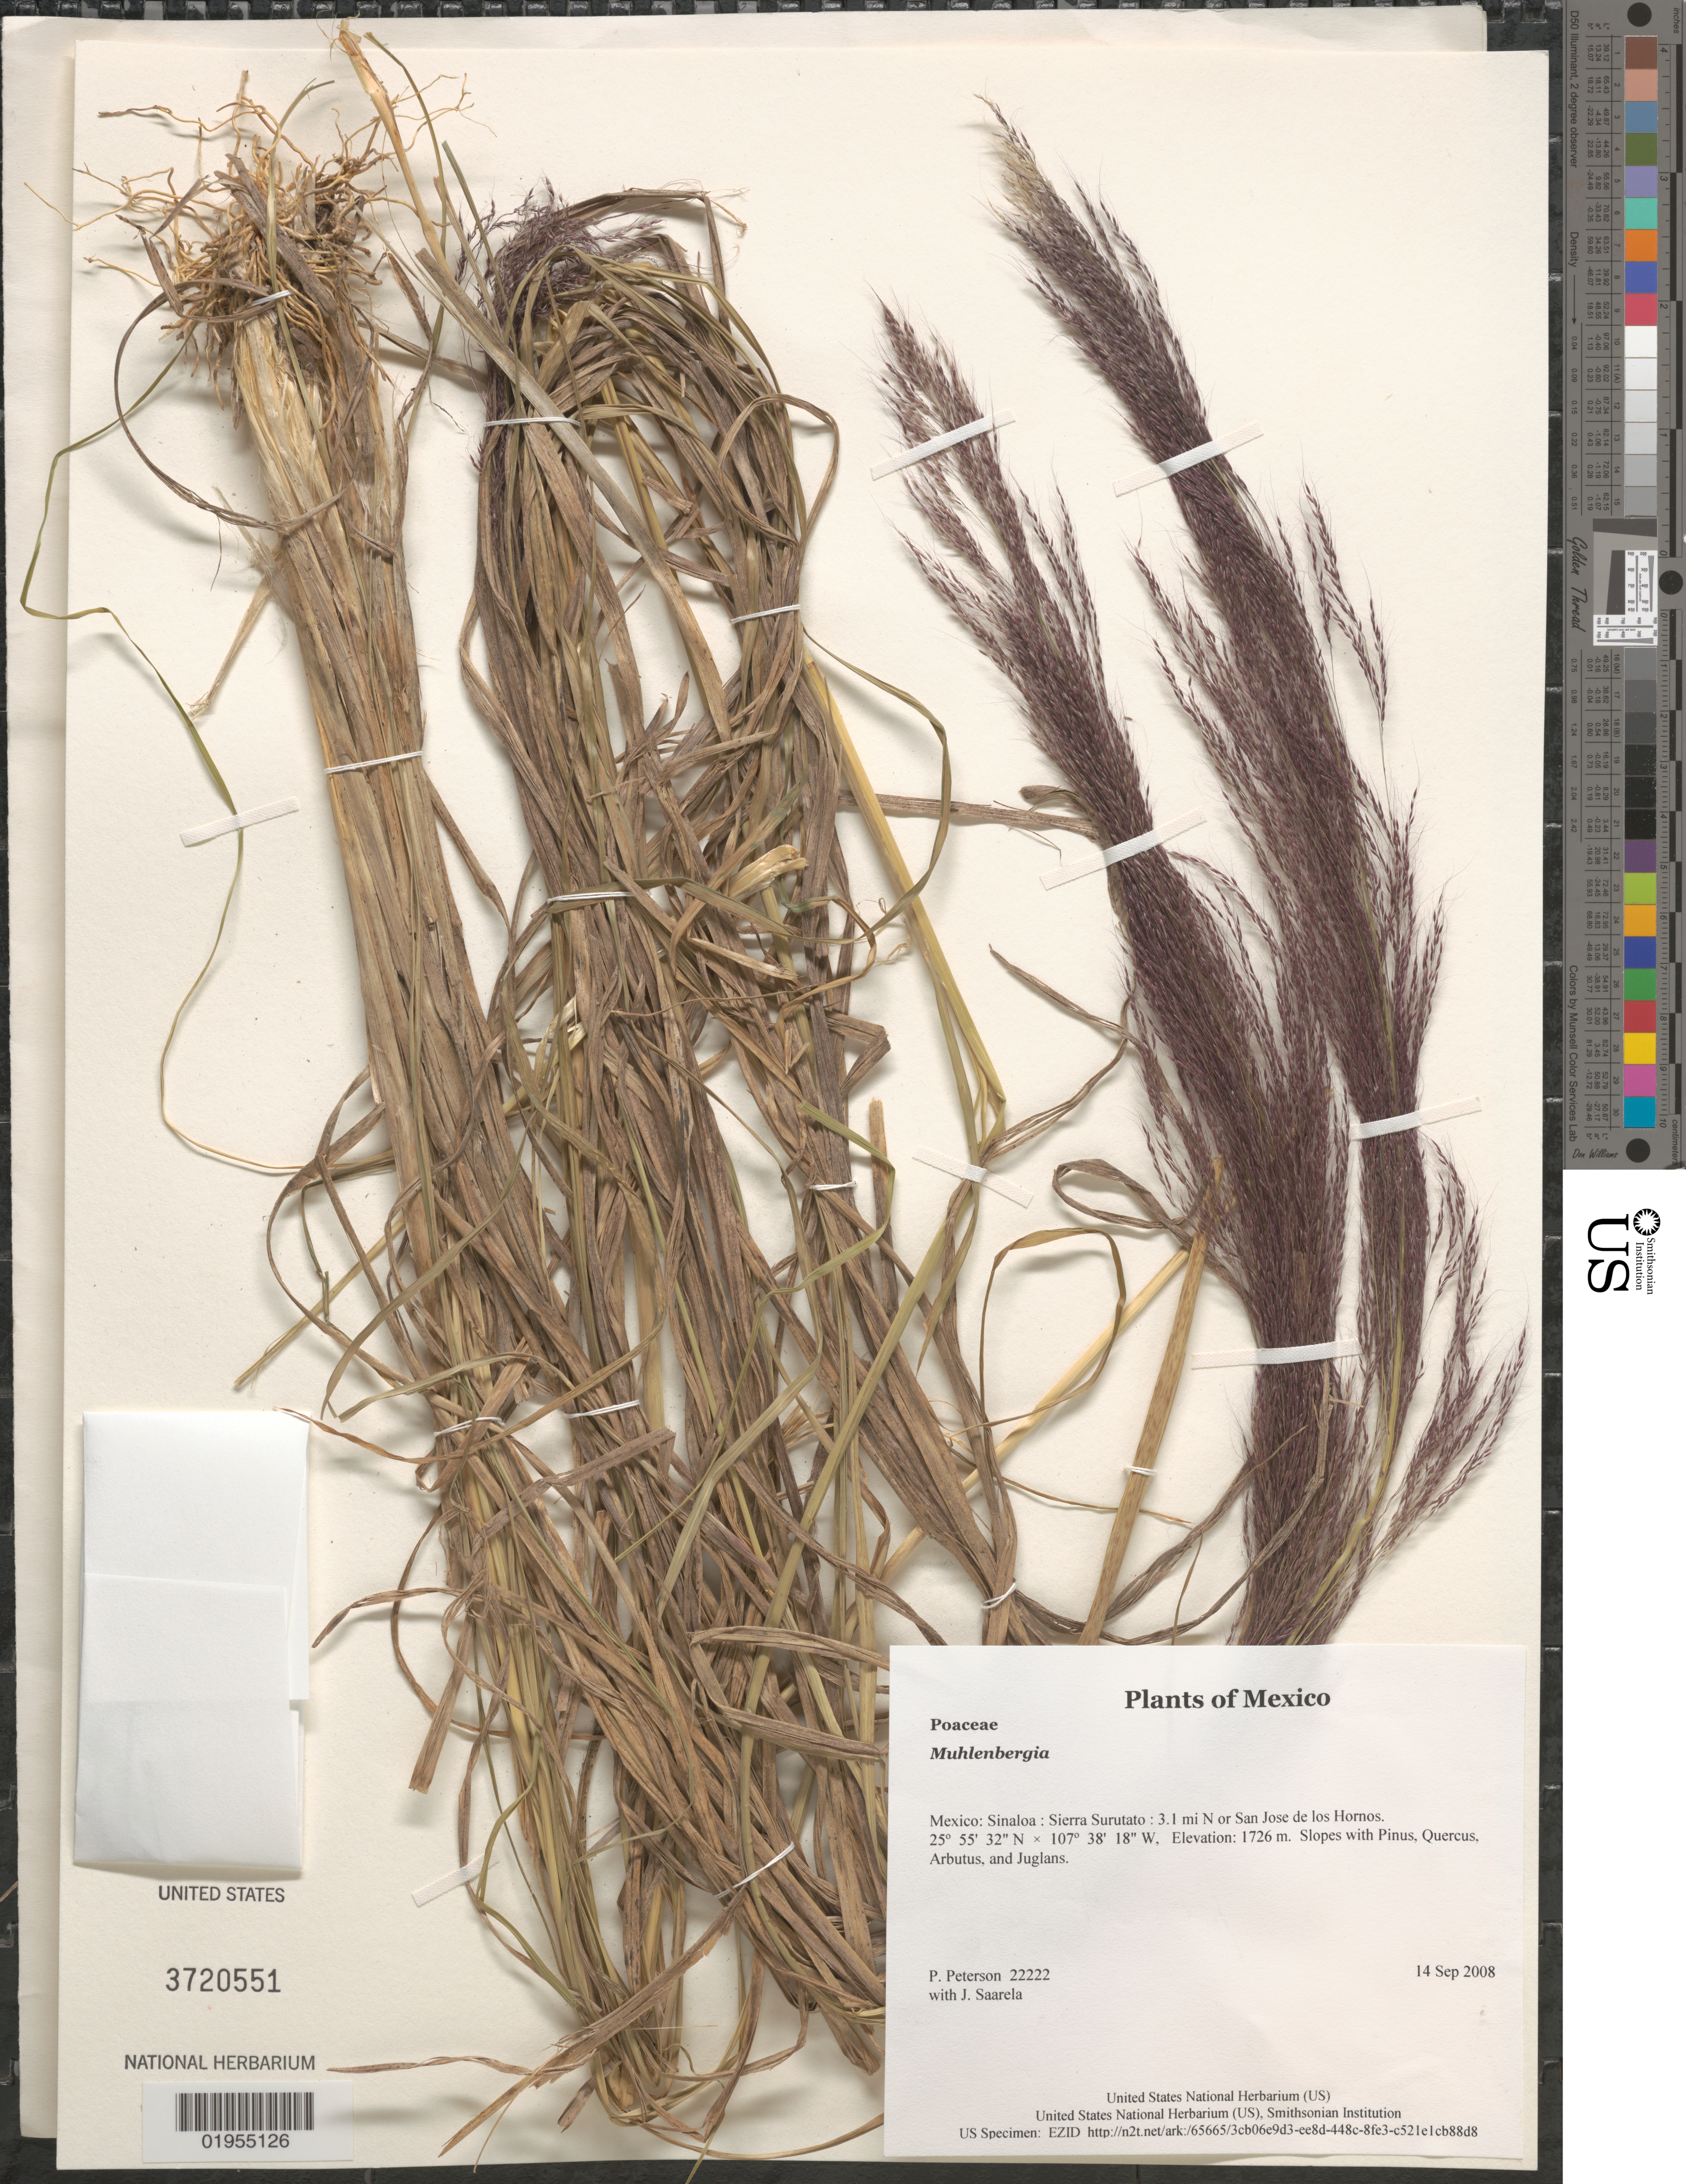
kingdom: Plantae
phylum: Tracheophyta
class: Liliopsida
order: Poales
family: Poaceae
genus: Muhlenbergia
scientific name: Muhlenbergia sp.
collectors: P. M. Peterson & J. Saarela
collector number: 22222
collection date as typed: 14 Sep 2008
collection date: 2008-09-14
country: Mexico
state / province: Sinaloa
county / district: Sierra Surutato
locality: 3.1 mi N or San Jose de los Hornos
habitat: Slopes with Pinus, Quercus, Arbutus, and Juglans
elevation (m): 1726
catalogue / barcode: US 3720551